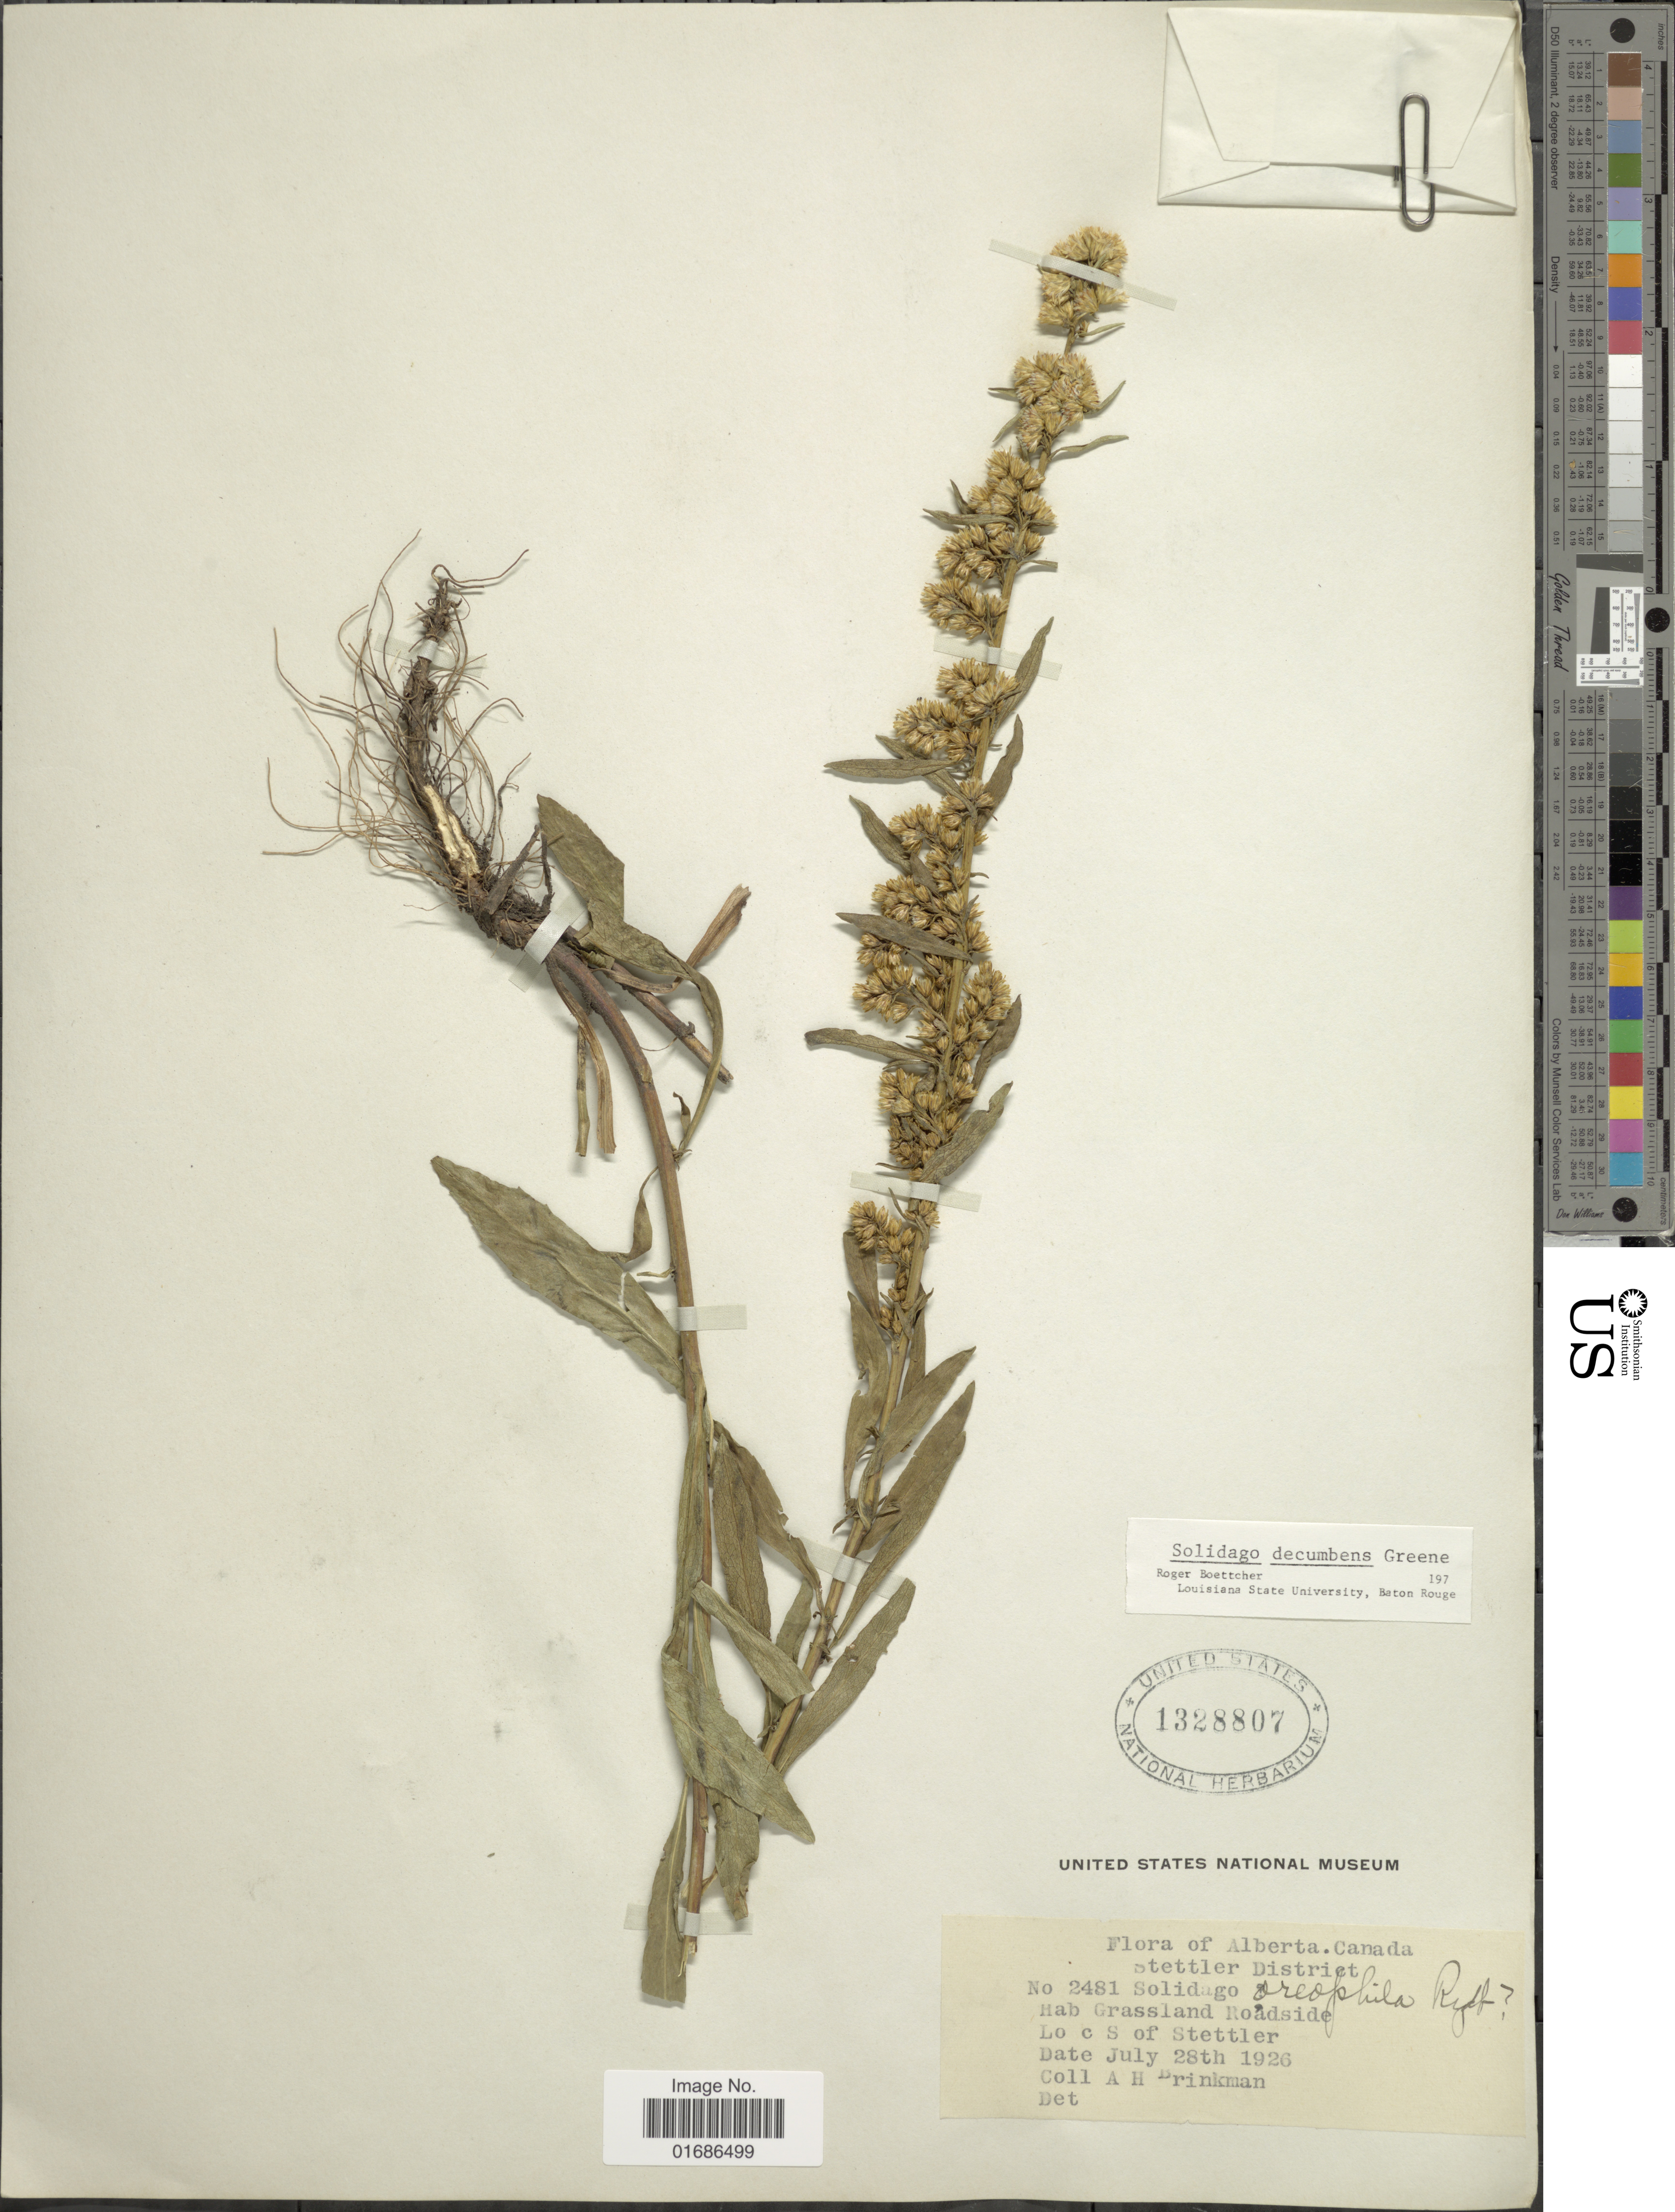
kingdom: Plantae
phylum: Tracheophyta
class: Magnoliopsida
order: Asterales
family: Asteraceae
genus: Solidago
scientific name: Solidago decumbens var. oreophila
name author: (Rydb.) Fernald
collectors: A. Brinkman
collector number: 2481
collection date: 1926-07-28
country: Canada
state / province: Alberta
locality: Stettler District, Grassland Roadisde, S of Stettler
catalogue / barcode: US 1328807